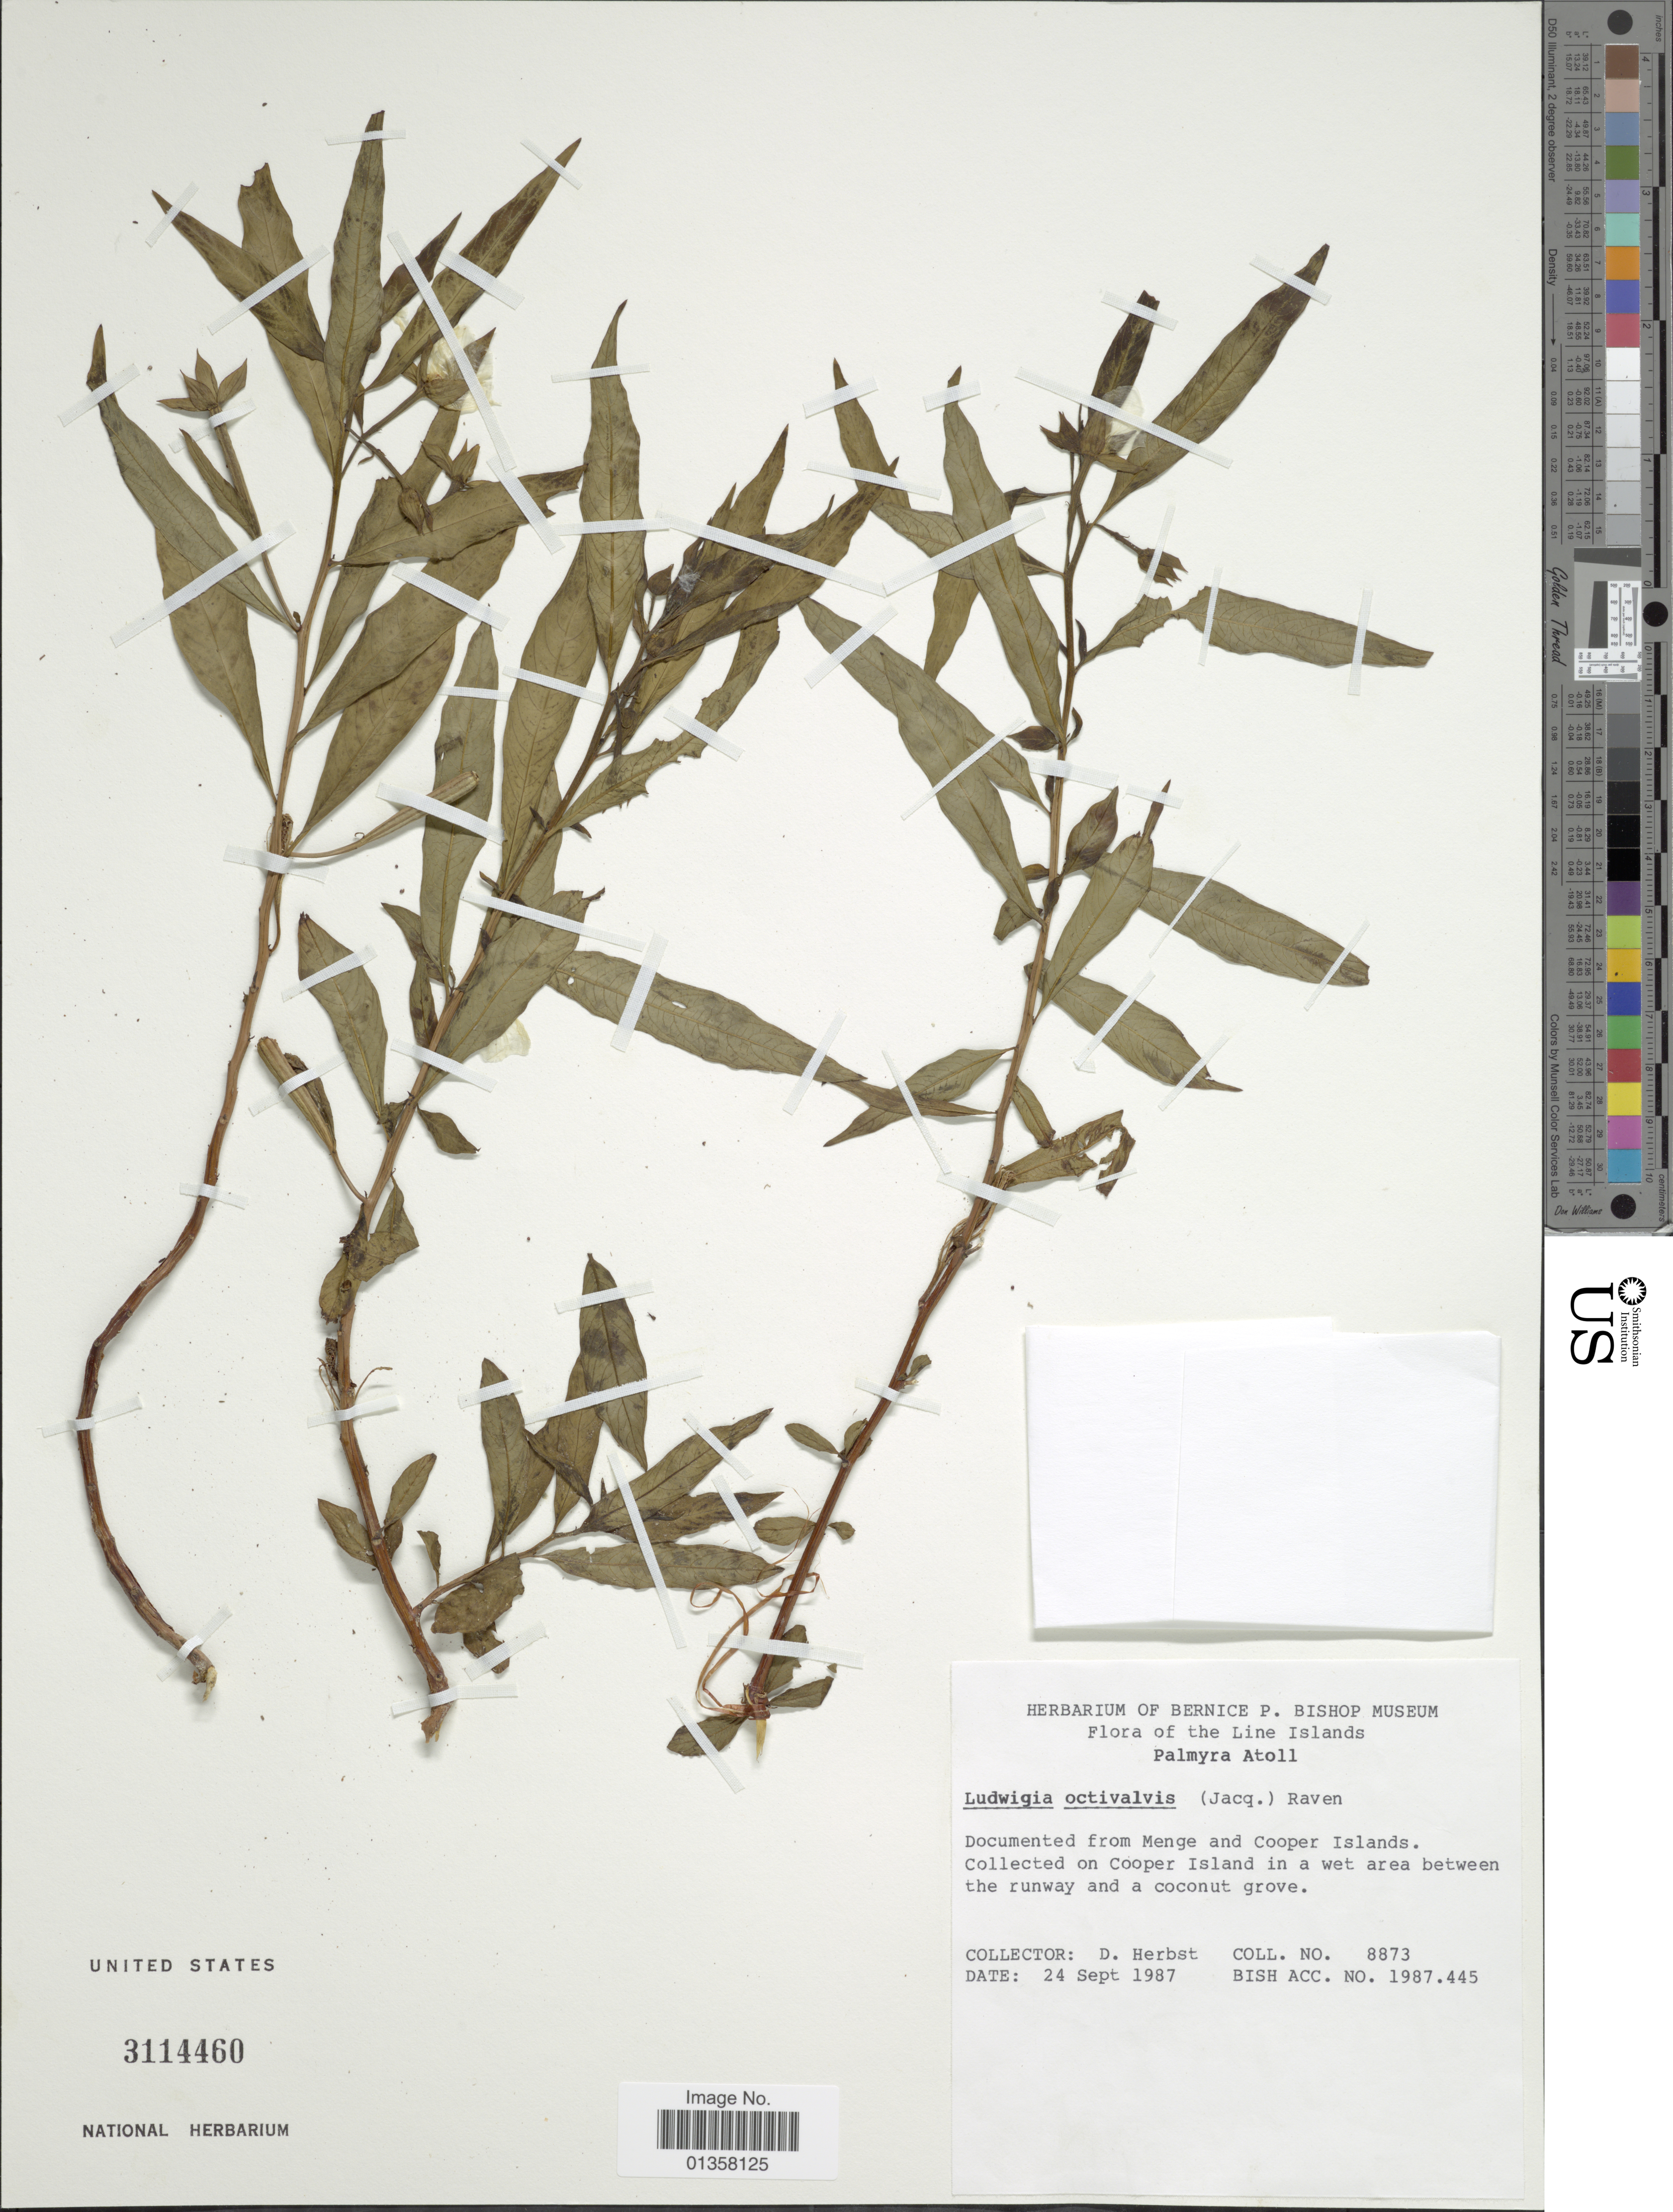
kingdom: Plantae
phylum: Tracheophyta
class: Magnoliopsida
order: Myrtales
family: Onagraceae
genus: Ludwigia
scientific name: Ludwigia octovalvis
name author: (Jacq.) P.H. Raven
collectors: D. Herbst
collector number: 8873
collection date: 1987-09-24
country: Kiribati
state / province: Line Islands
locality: Line Islands, Palmyra Atoll, on Cooper Islands in a wet area between the runway and a coconut grove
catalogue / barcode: US 3114460